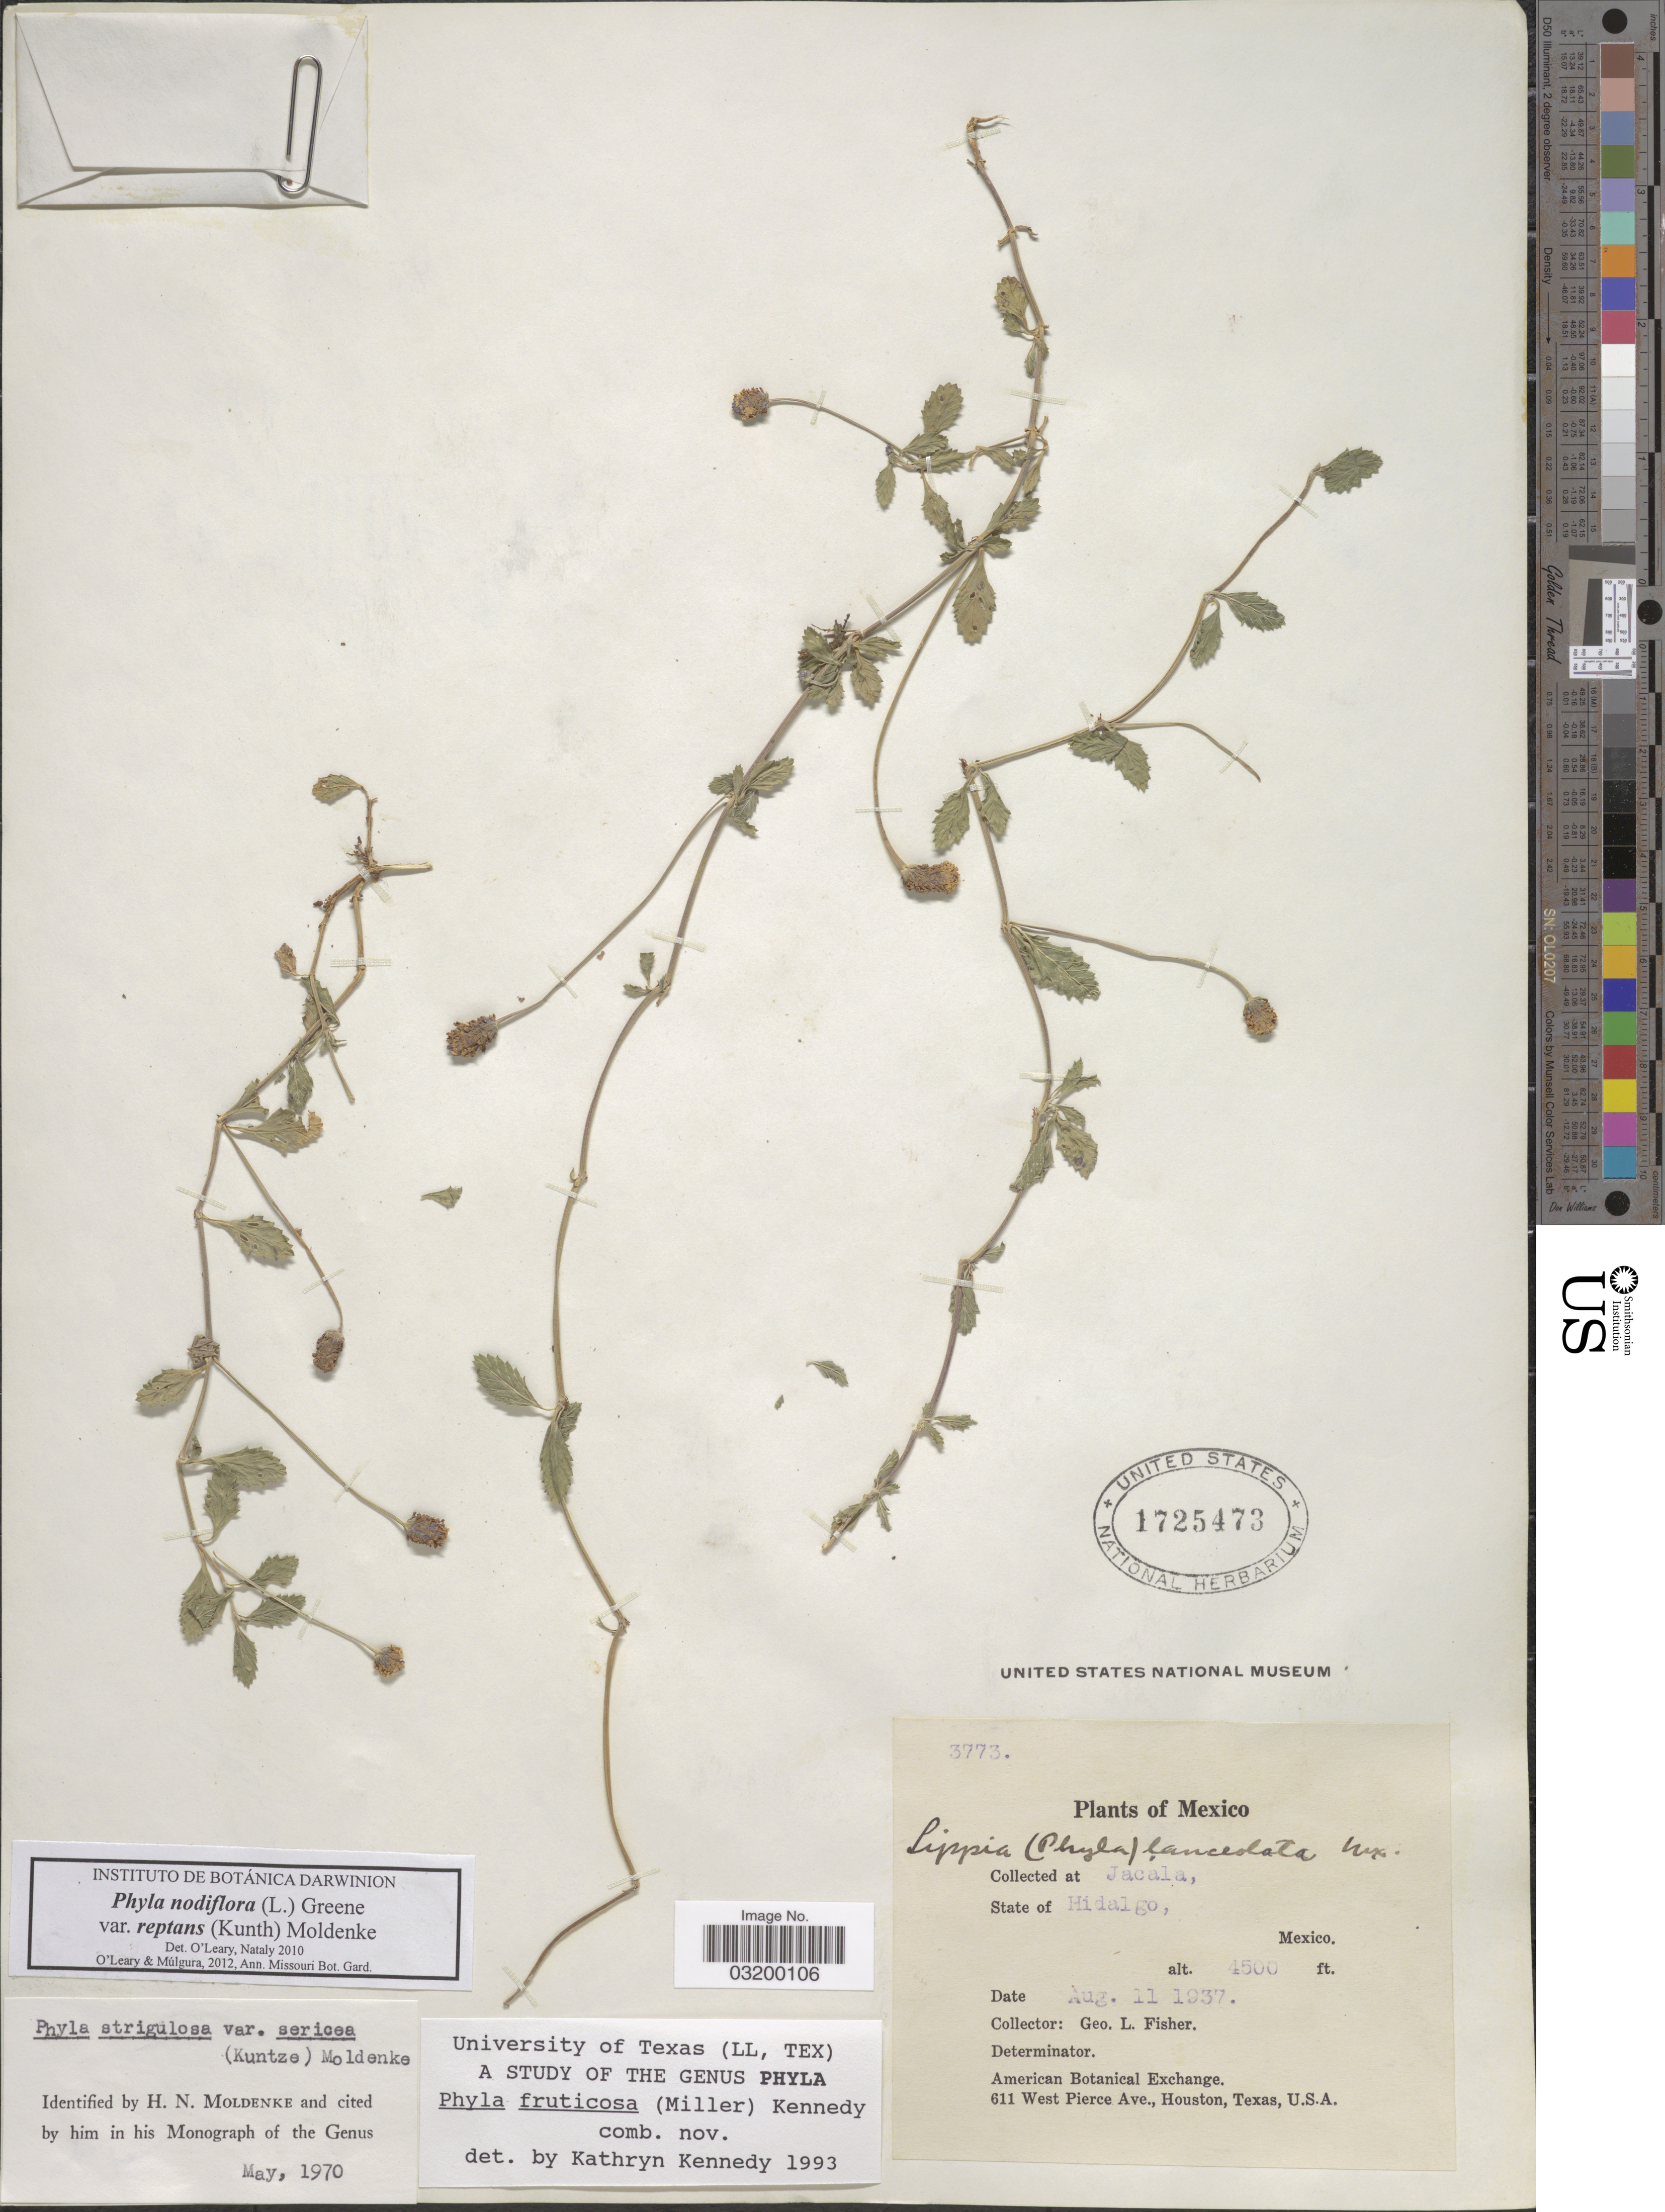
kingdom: Plantae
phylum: Tracheophyta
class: Magnoliopsida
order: Lamiales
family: Verbenaceae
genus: Phyla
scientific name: Phyla nodiflora var. reptans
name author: (Kunth) Moldenke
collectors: G. L. Fisher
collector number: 3773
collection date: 1937-08-11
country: Mexico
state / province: Hidalgo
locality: Jacala.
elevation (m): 1372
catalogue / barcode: US 1725473